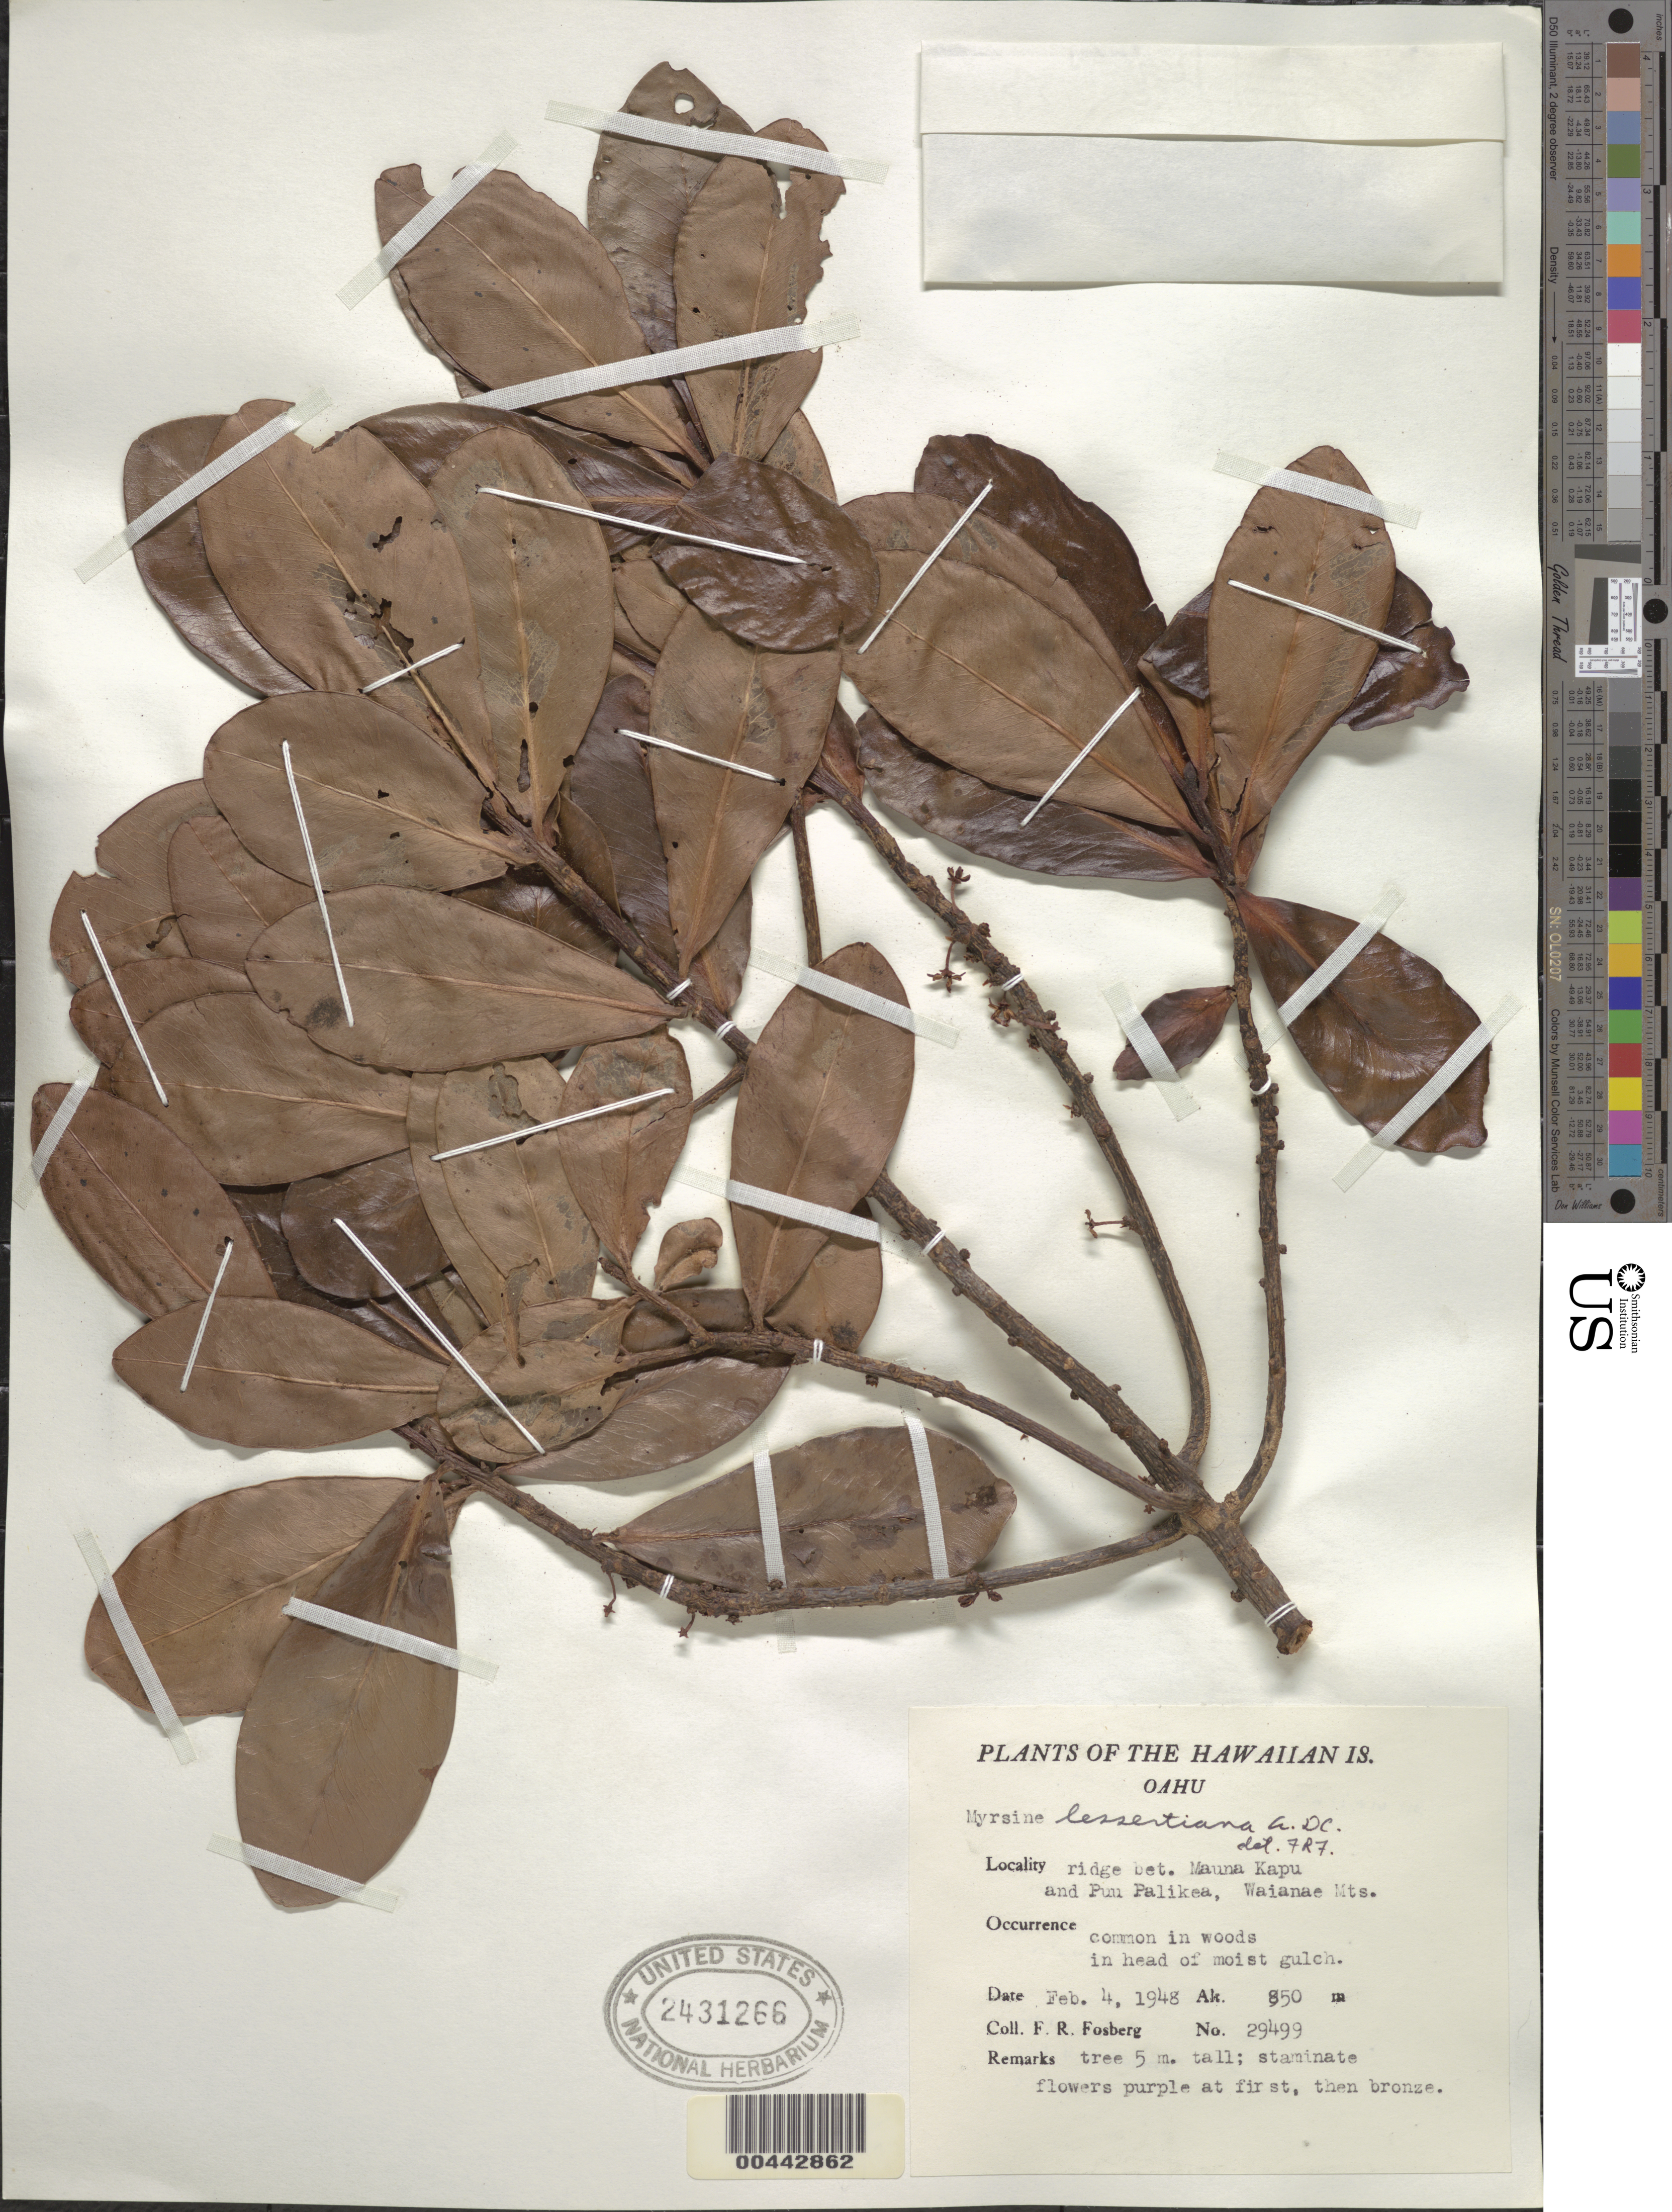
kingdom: Plantae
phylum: Tracheophyta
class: Magnoliopsida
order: Ericales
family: Primulaceae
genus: Myrsine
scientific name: Myrsine lessertiana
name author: A. DC.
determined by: Fosberg, F. R.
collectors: F. R. Fosberg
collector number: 29499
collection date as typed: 4 Feb 1948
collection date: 1948-02-04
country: United States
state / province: Hawaii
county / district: Honolulu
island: Oahu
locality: Ridge between Mauna Kapu and Puu Palikea, Waianae Mts.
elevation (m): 850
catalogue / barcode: US 2431266